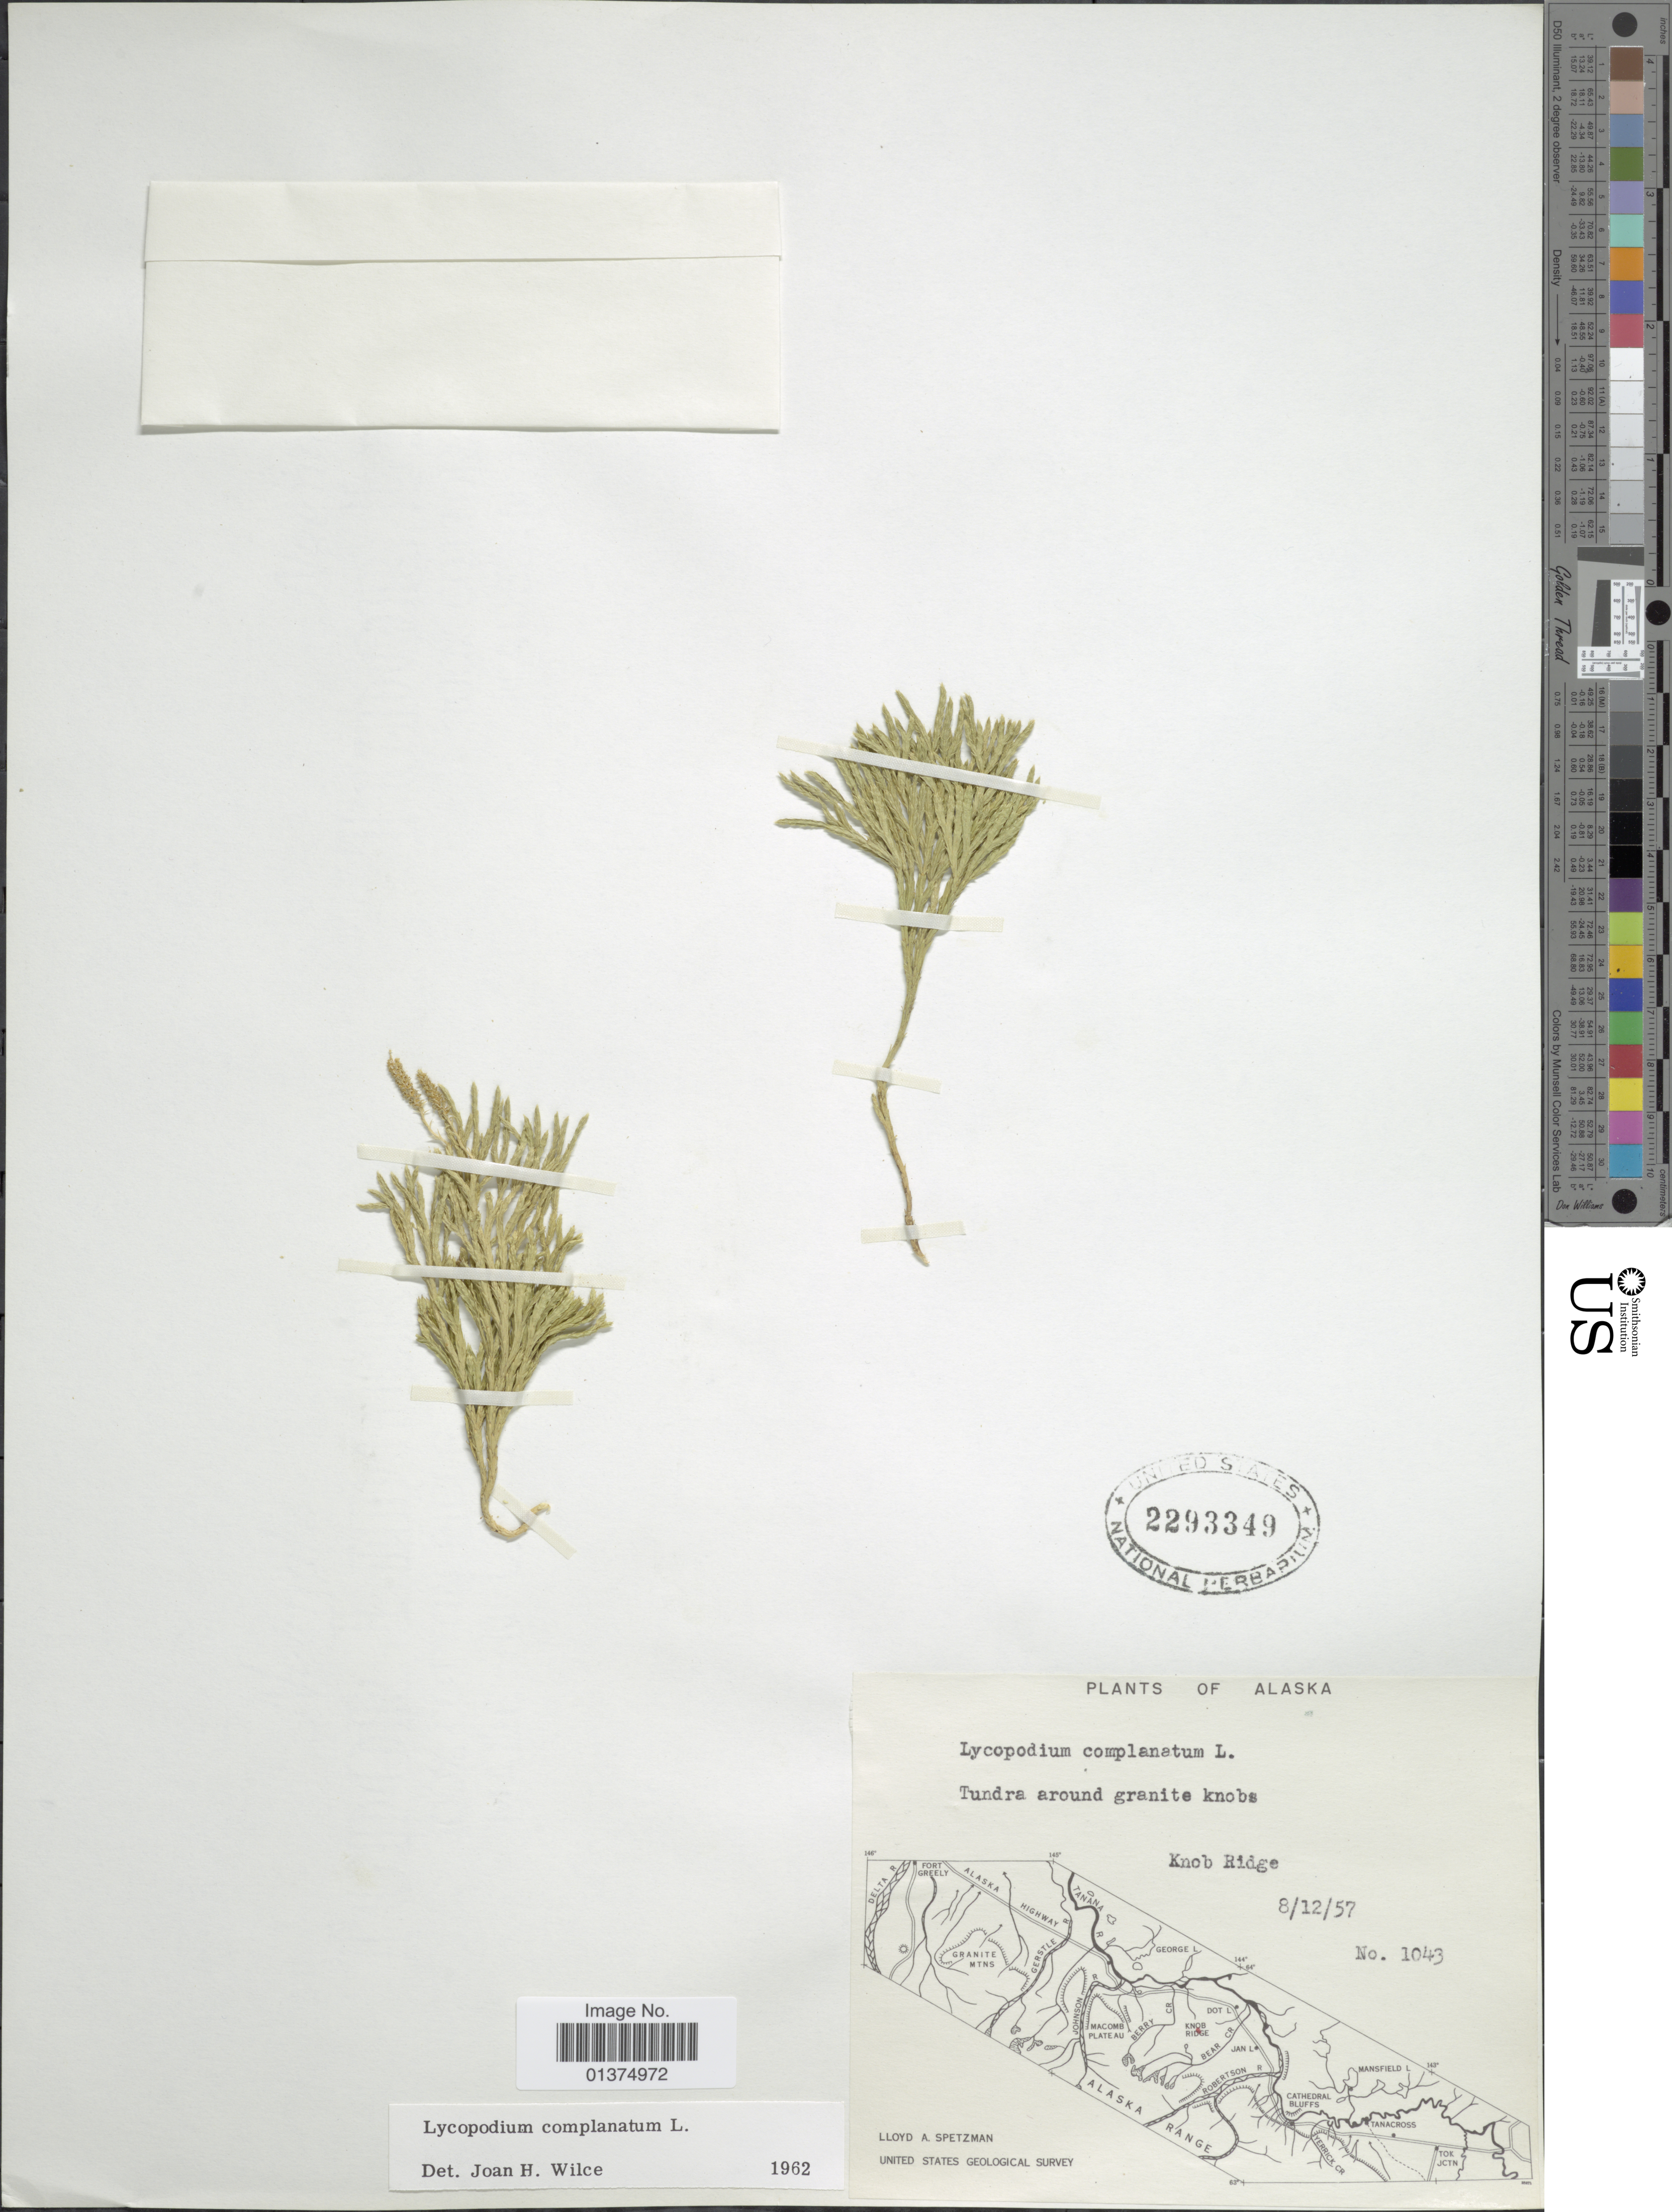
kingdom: Plantae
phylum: Tracheophyta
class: Lycopodiopsida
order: Lycopodiales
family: Lycopodiaceae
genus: Diphasiastrum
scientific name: Diphasiastrum complanatum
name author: (L.) Holub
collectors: L. Spetzman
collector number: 1043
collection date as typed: Transcribed d/m/y: 12/8/57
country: United States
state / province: Alaska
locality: Knob Ridge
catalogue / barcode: US 2293349